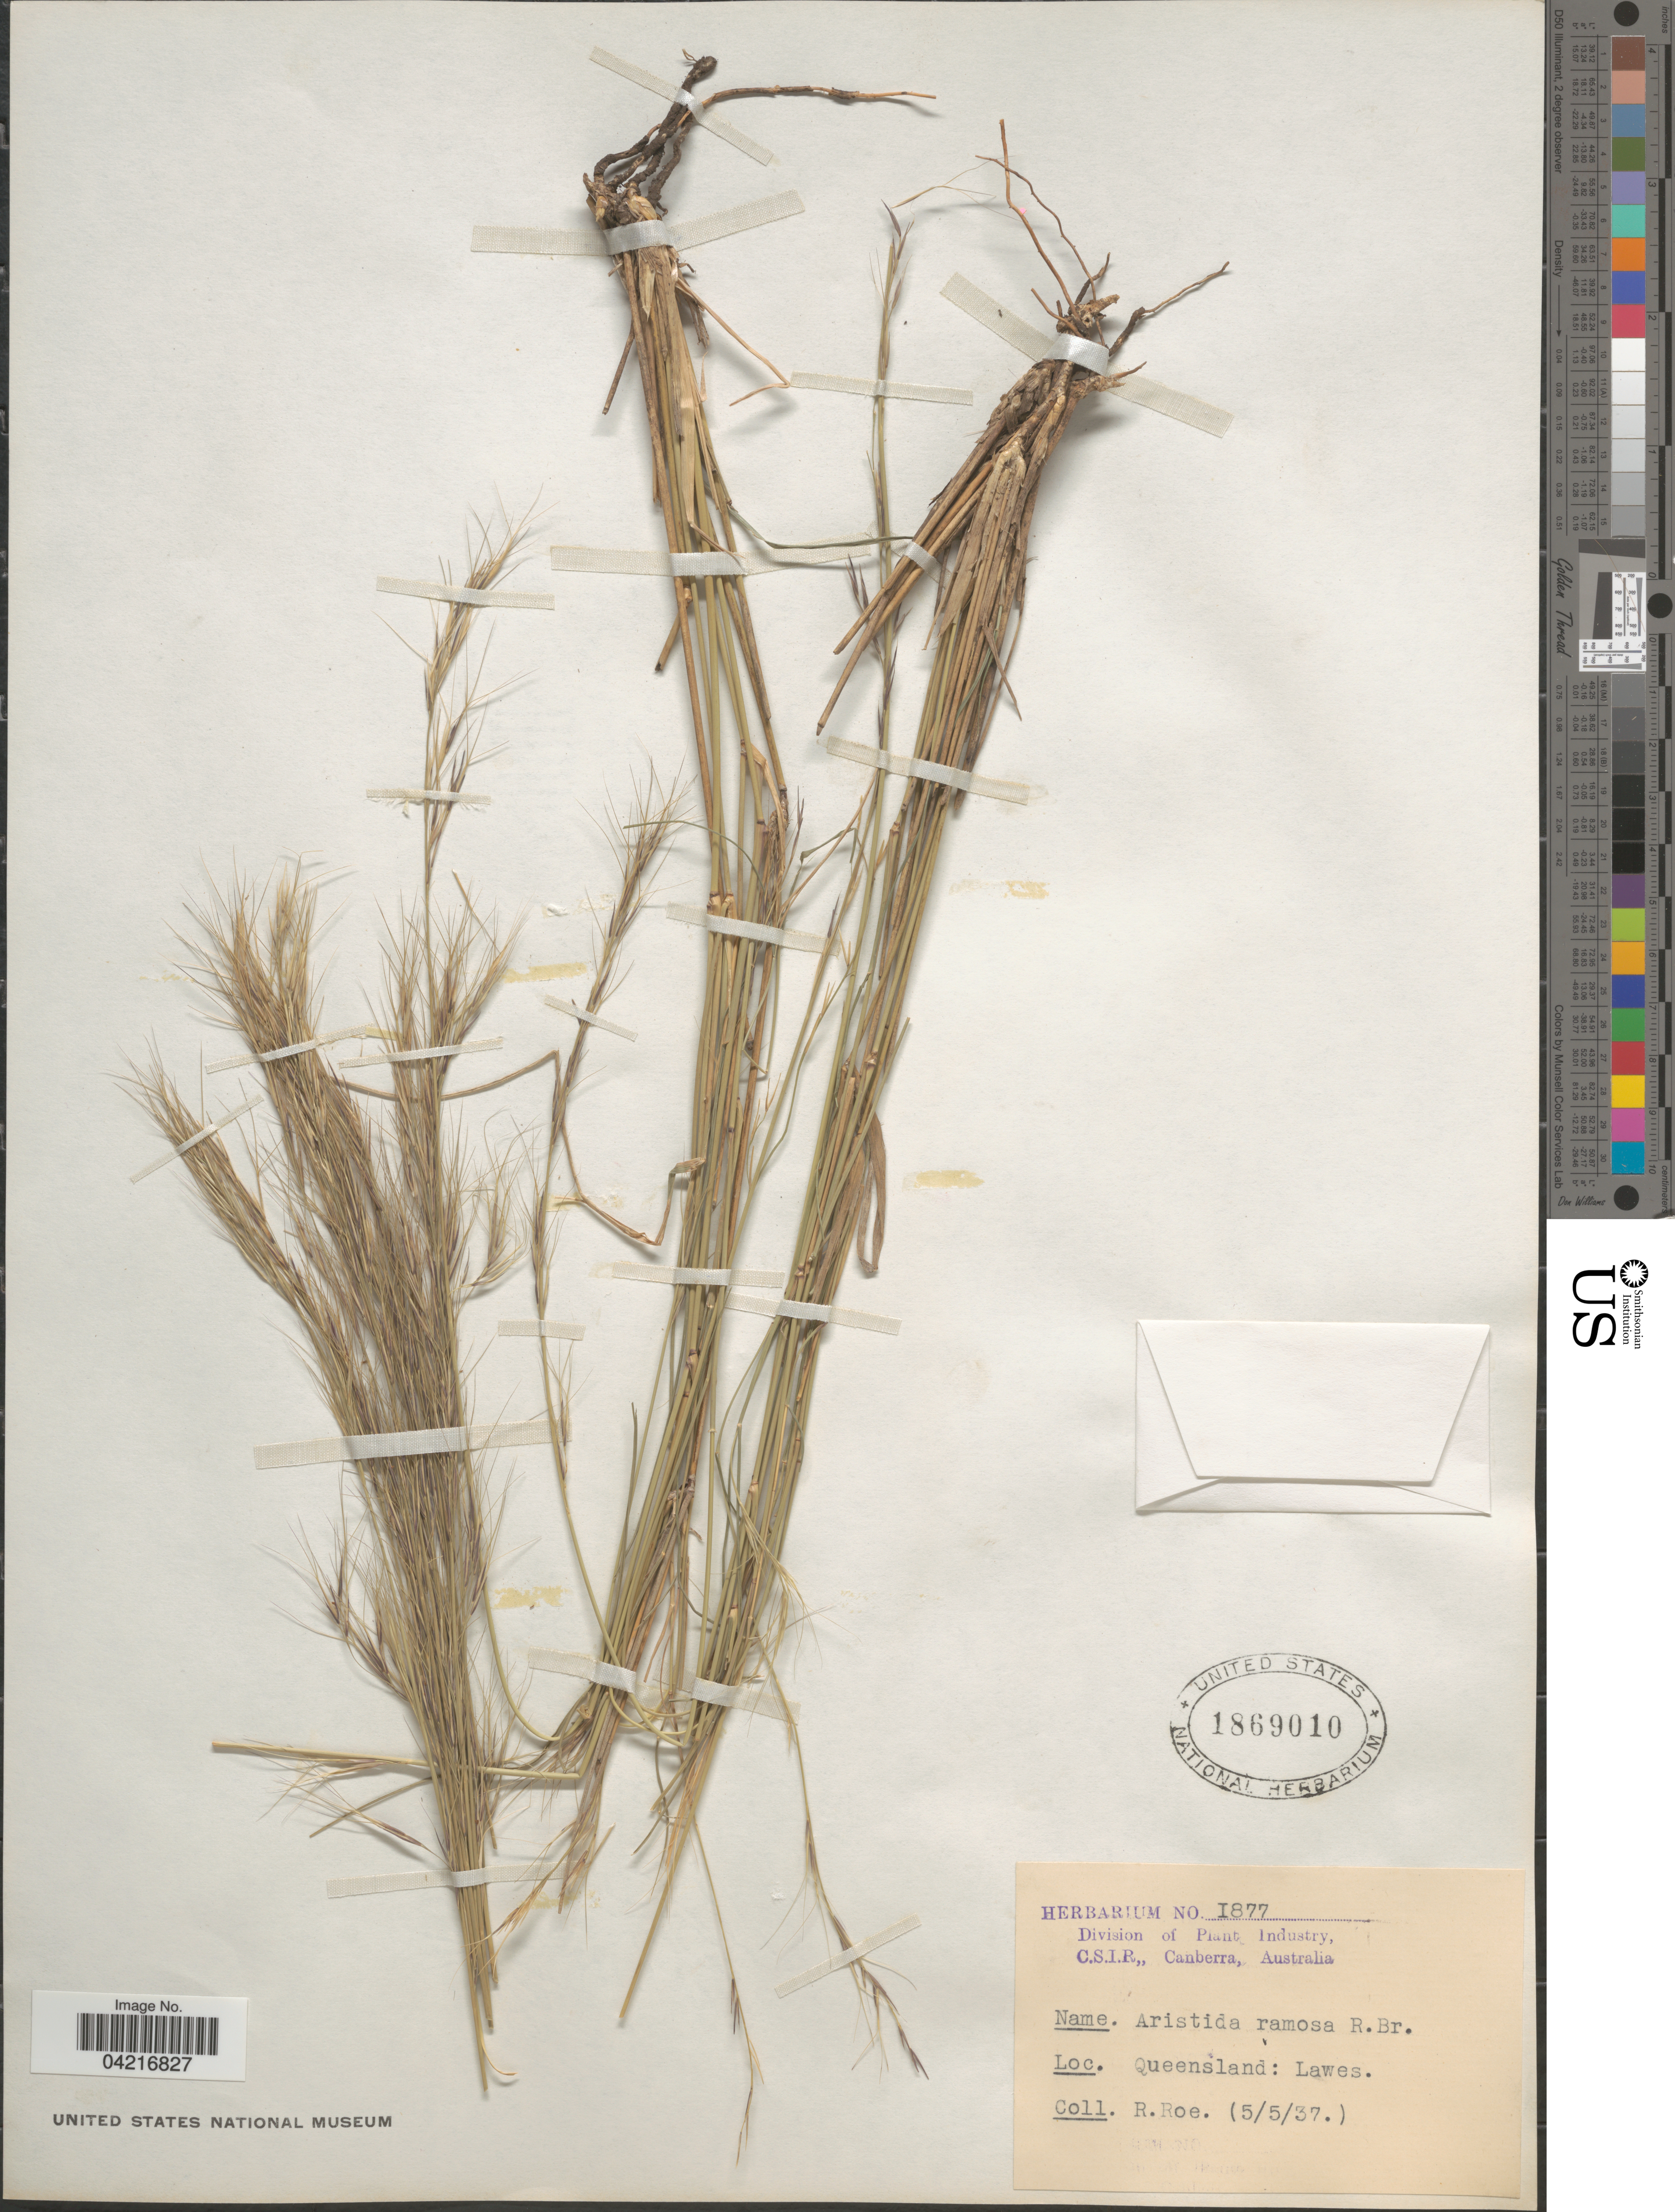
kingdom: Plantae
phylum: Tracheophyta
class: Liliopsida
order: Poales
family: Poaceae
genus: Aristida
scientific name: Aristida ramosa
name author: R. Br.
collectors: R. Roe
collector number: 1877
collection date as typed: Transcribed d/m/y: 5/5/37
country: Australia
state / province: Queensland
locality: Lawes.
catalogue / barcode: US 1869010